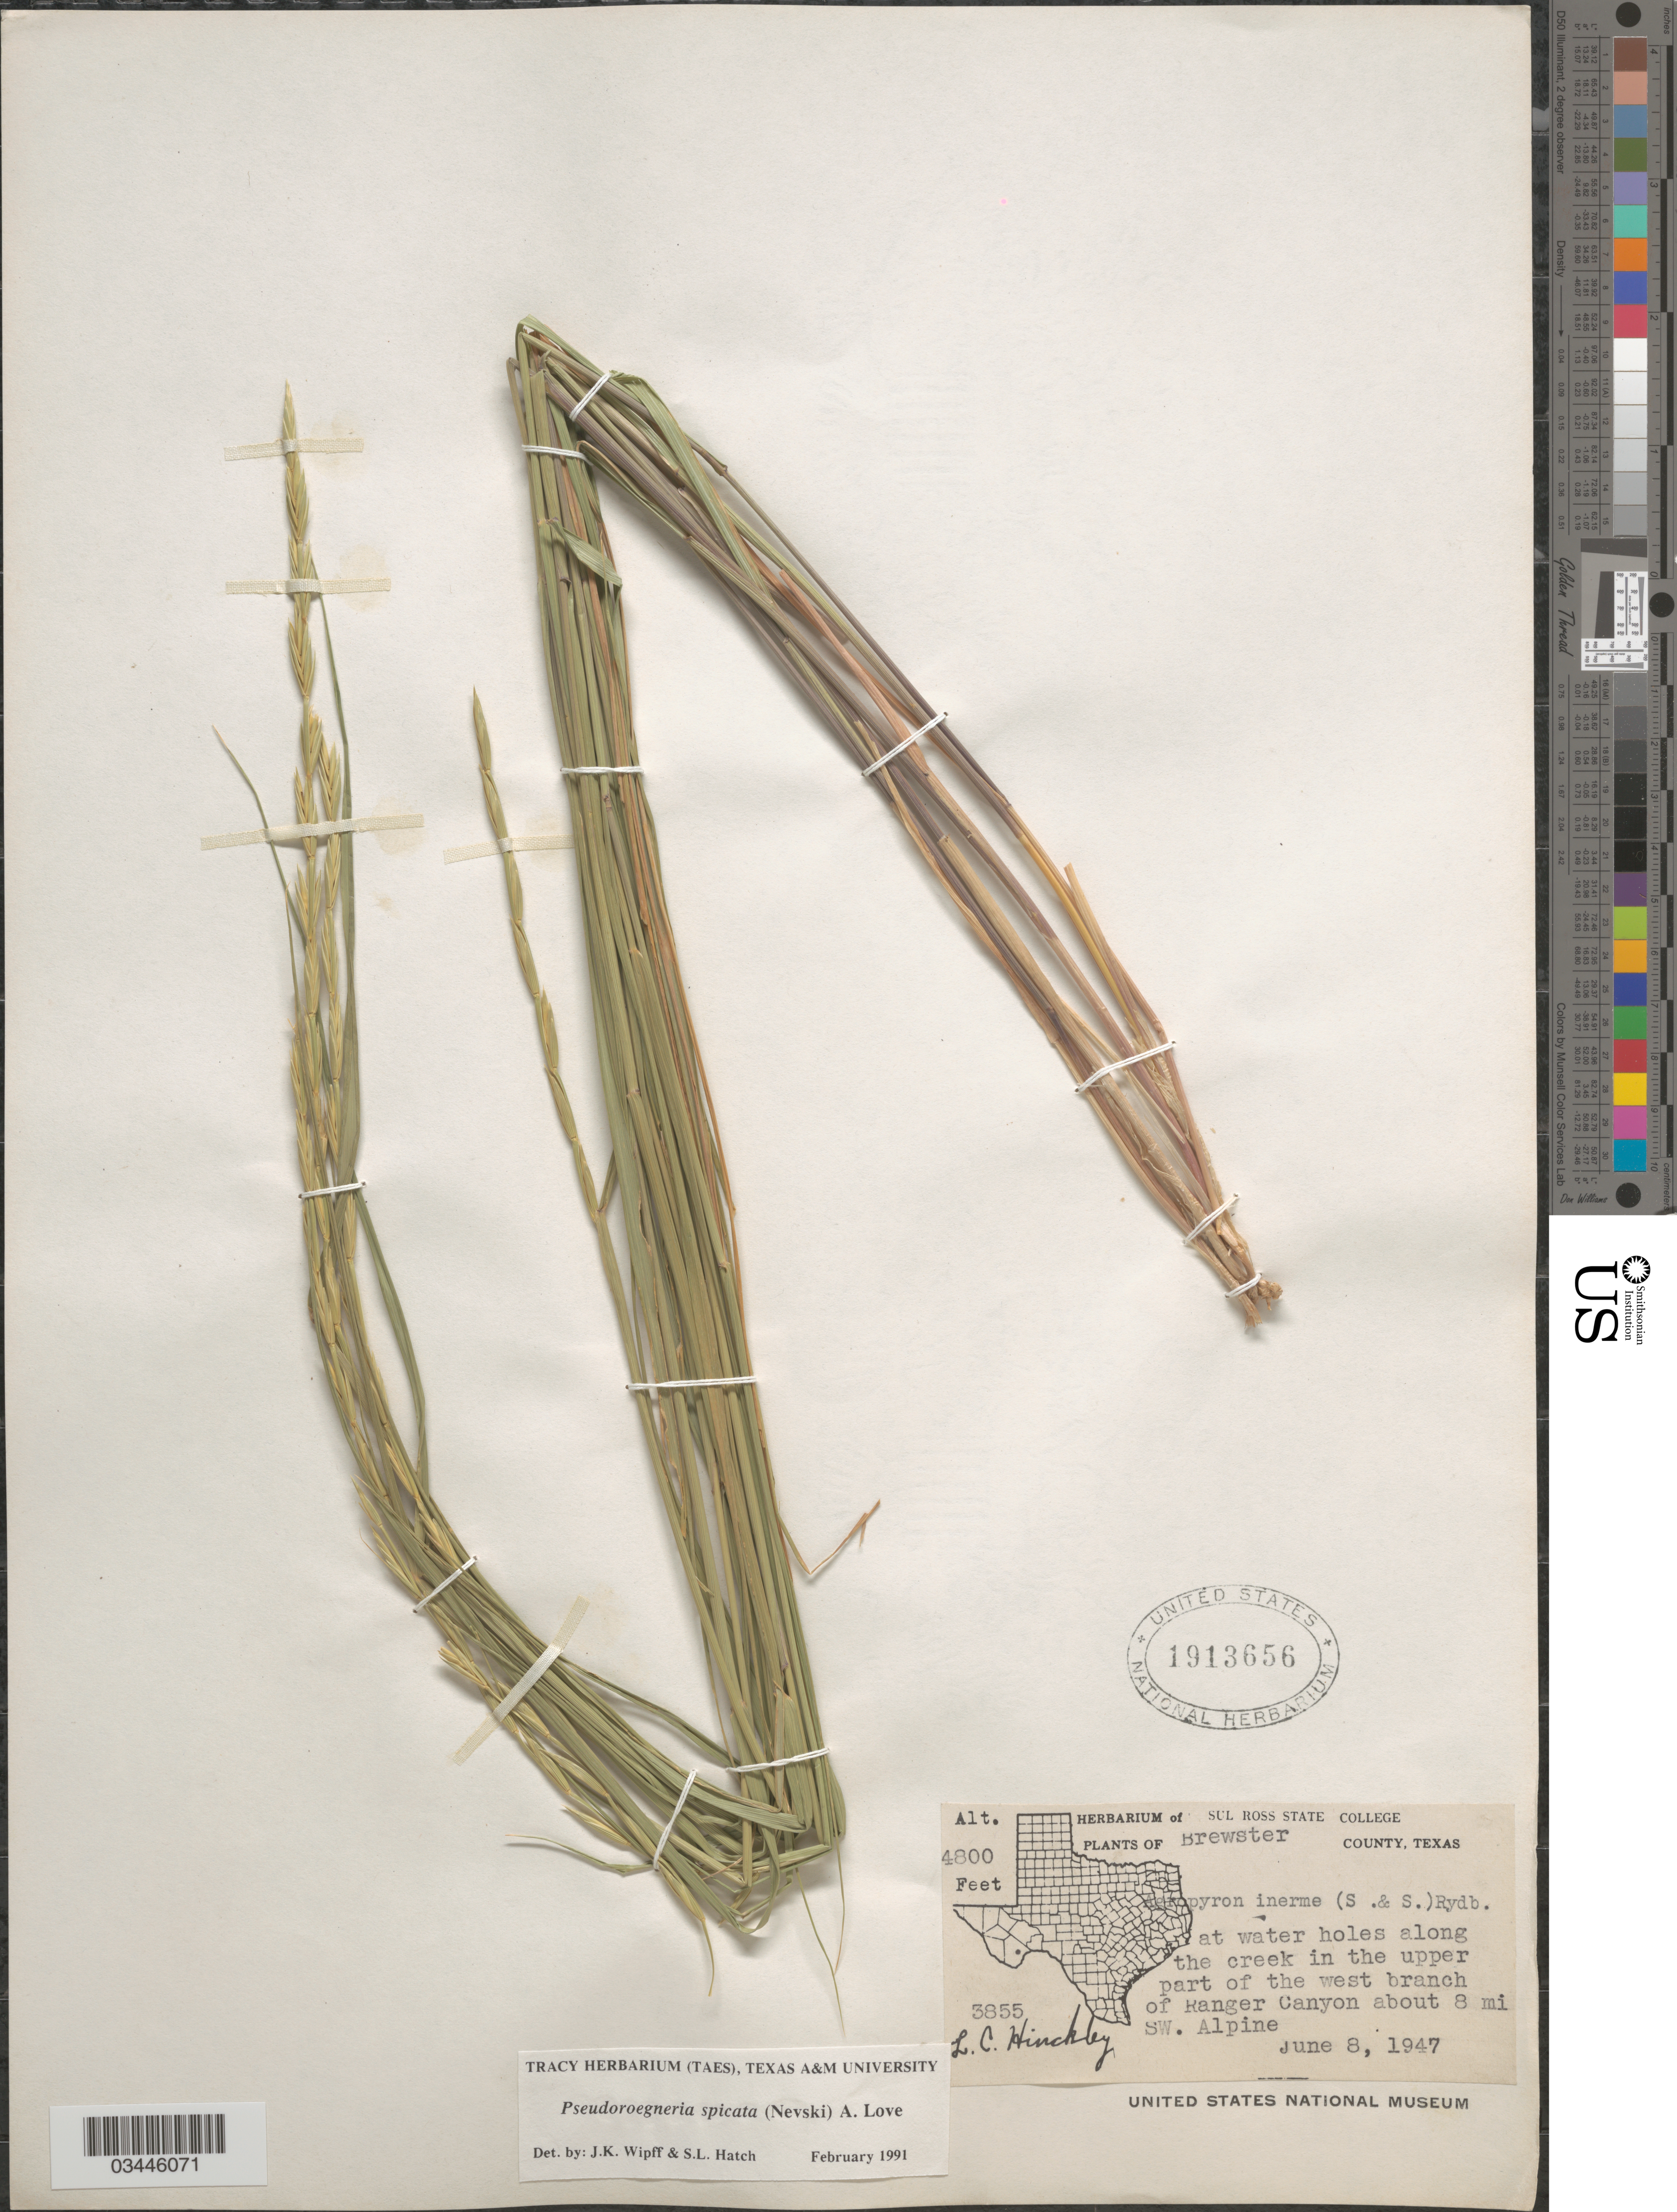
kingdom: Plantae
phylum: Tracheophyta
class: Liliopsida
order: Poales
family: Poaceae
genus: Pseudoroegneria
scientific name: Pseudoroegneria spicata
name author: (Pursh) Á. Löve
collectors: L. Hinckley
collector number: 3855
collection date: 1947-06-08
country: United States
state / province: Texas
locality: Brewster County. At water holes along the creek in the upper part of the west branch of Ranger Canyon about 8 mi SW. Alpine.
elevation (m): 1463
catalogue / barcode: US 1913656